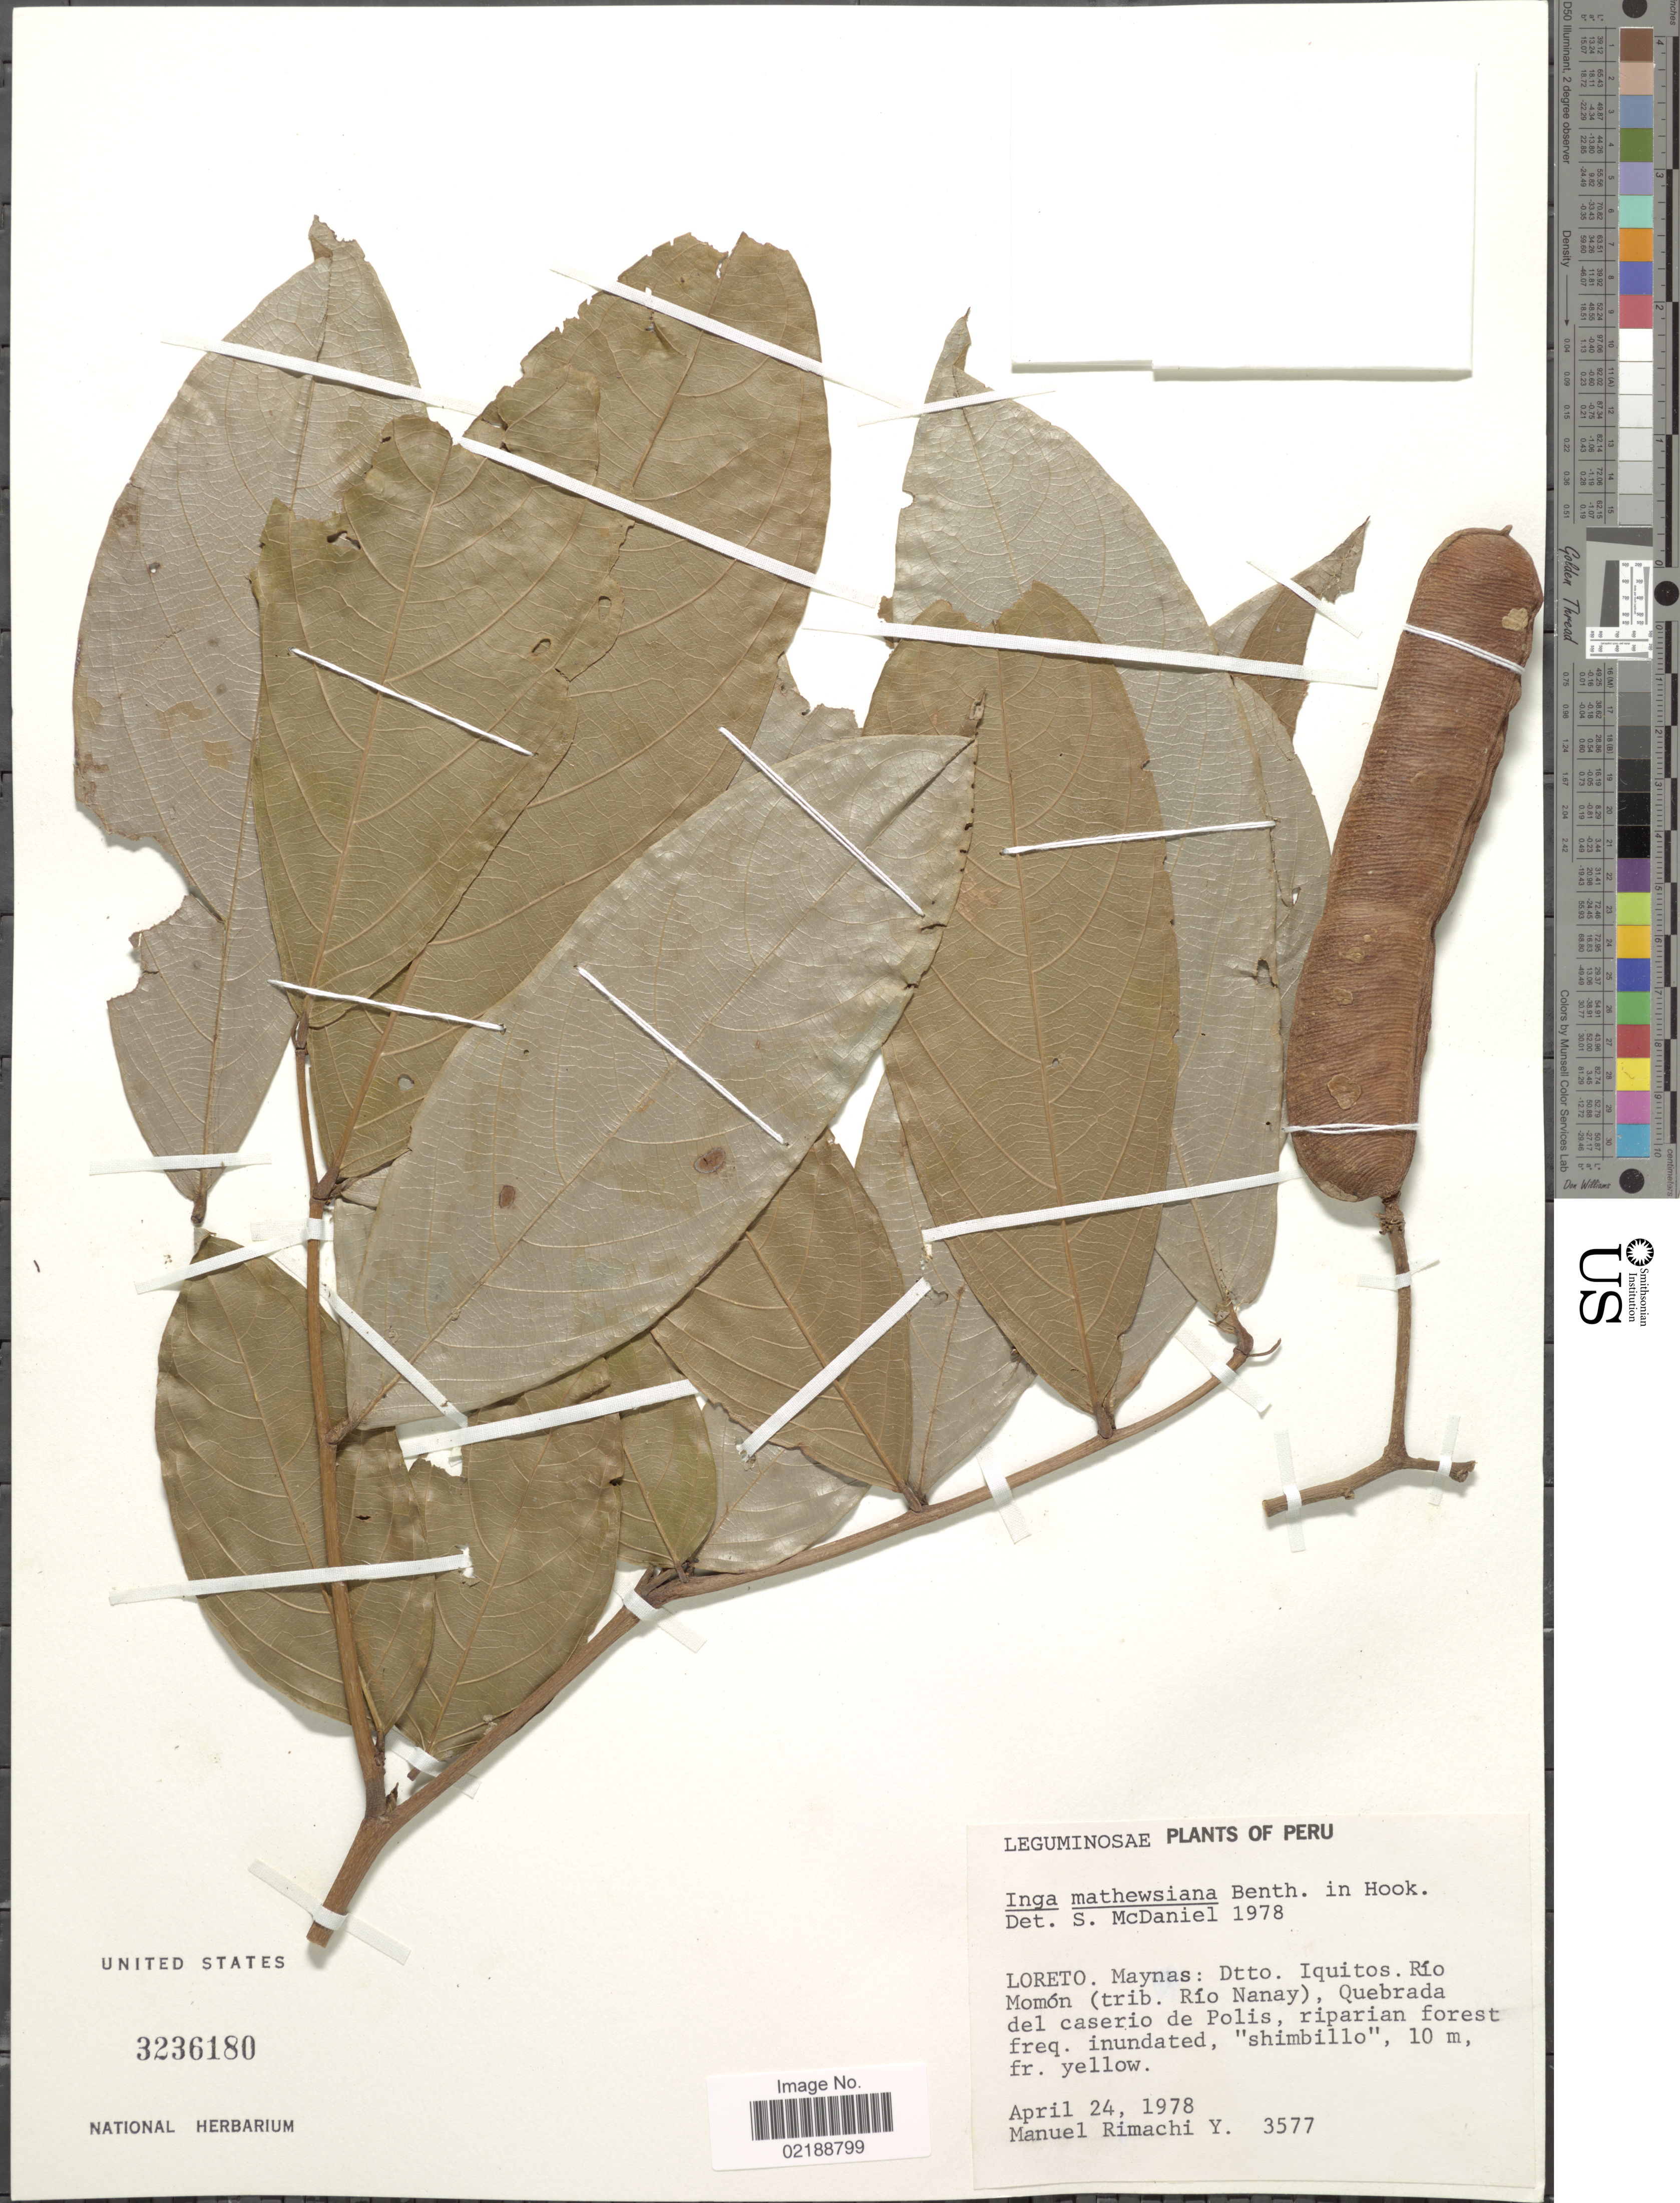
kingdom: Plantae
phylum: Tracheophyta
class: Magnoliopsida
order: Fabales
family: Fabaceae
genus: Inga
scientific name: Inga nobilis subsp. nobilis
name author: Willd.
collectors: M. Rimachi Y.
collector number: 3577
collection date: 1978-04-24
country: Peru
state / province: Loreto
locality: Maynas: Dtto. Iquitos. Río Momón (trib. Río Nanay), Quebrada del caserio de Polis, riparian forest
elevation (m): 10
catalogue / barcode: US 3236180